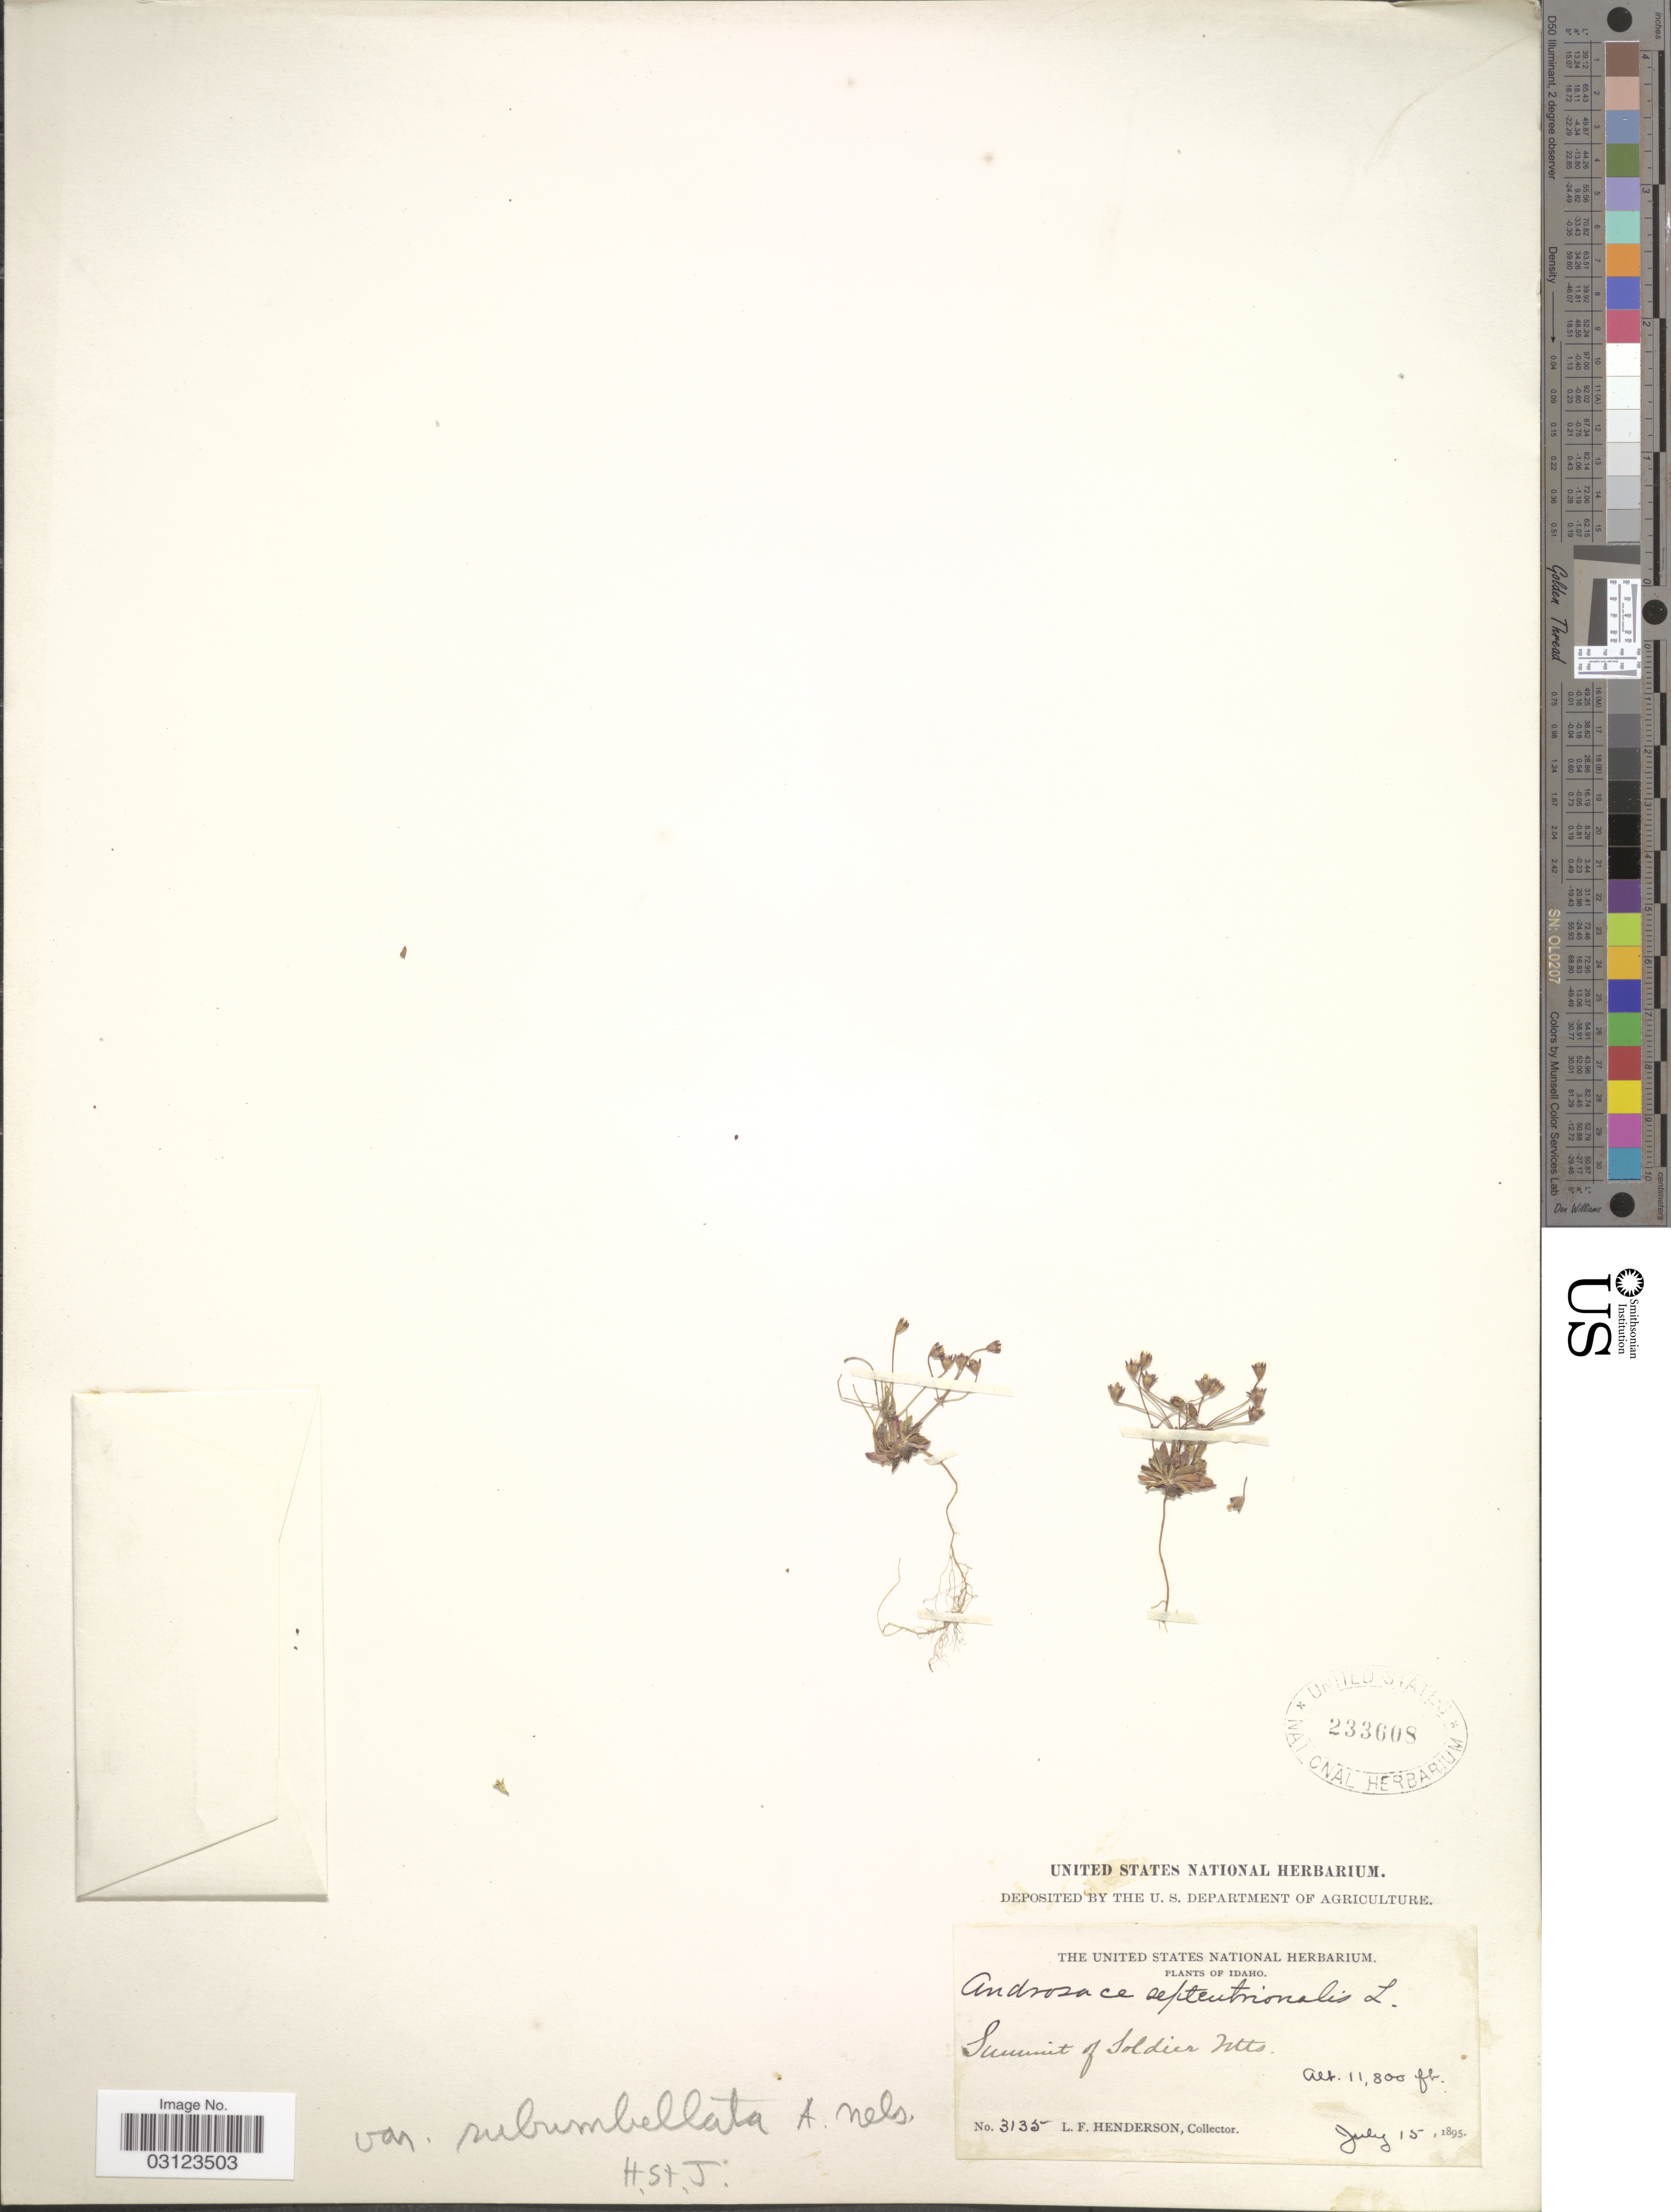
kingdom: Plantae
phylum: Tracheophyta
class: Magnoliopsida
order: Ericales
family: Primulaceae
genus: Androsace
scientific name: Androsace septentrionalis var. puberulenta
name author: (Rydb.) R. Knuth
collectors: L. Henderson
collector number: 3135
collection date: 1895-07-15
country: United States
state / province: Idaho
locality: Summit of Soldier Mts.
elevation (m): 3597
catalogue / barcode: US 233608